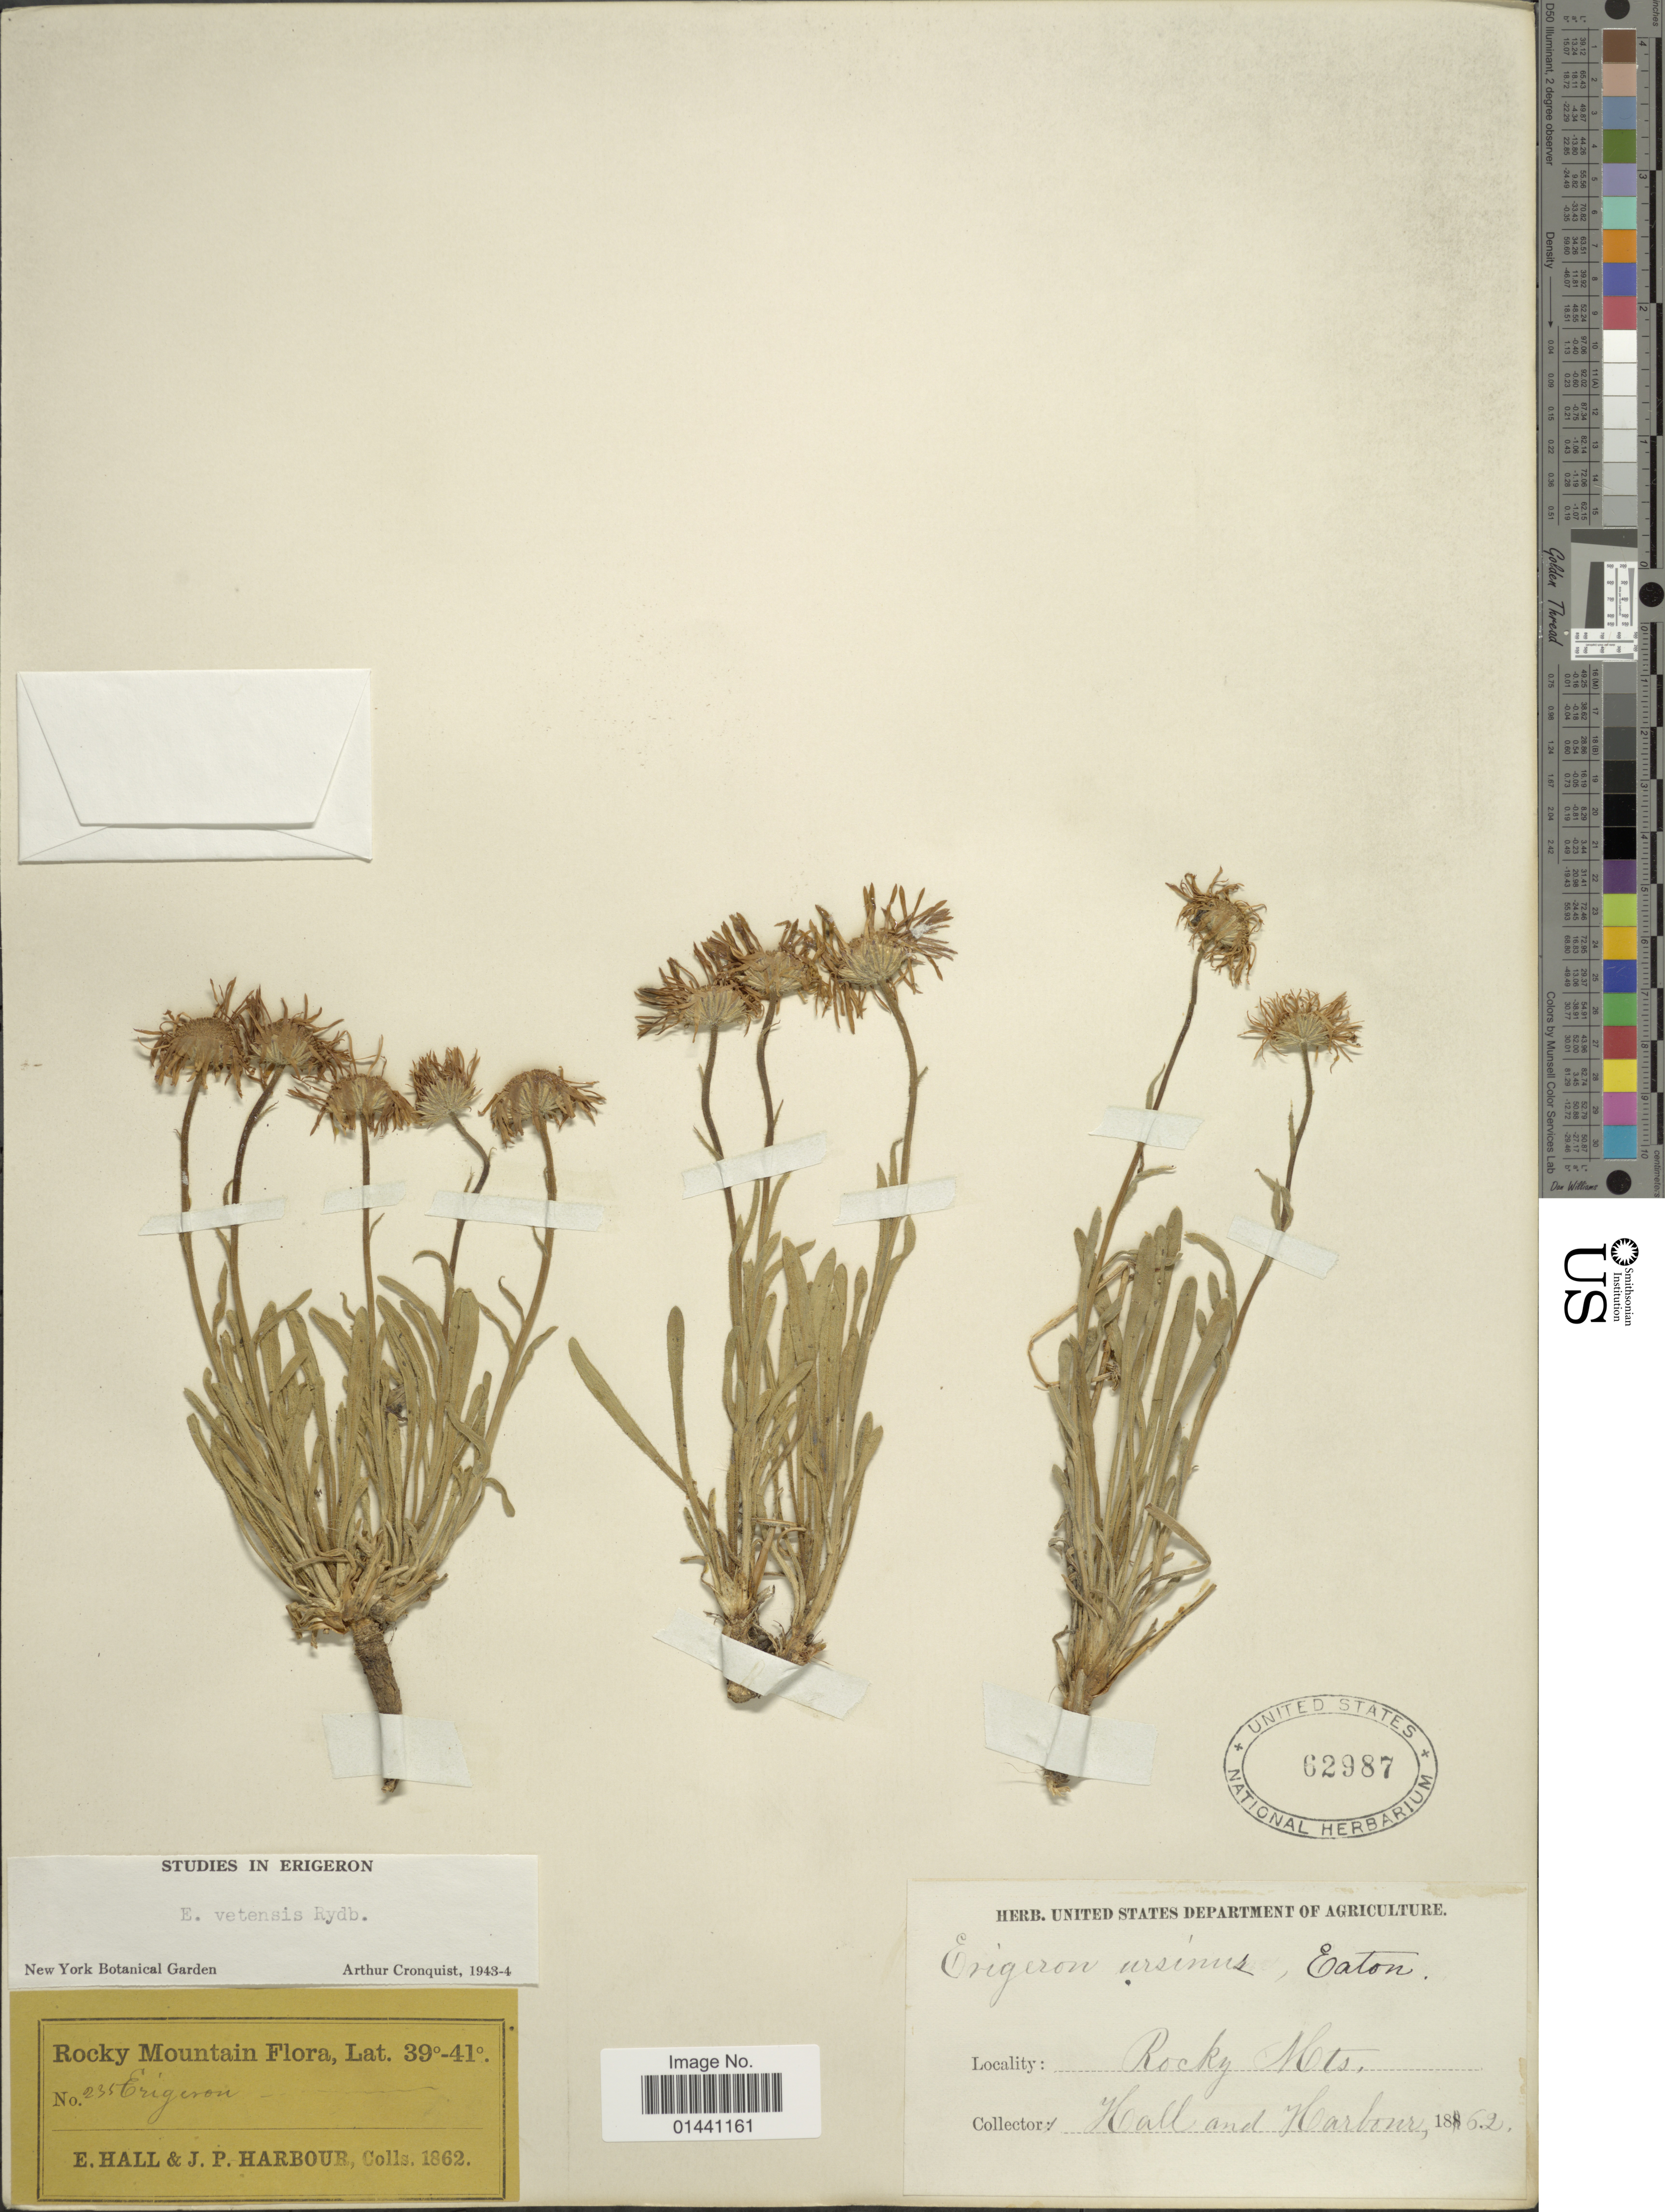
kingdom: Plantae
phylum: Tracheophyta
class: Magnoliopsida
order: Asterales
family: Asteraceae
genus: Erigeron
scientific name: Erigeron vetensis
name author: Rydb.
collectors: E. Hall & J. Harbour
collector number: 235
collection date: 1862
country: United States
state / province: Colorado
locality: Rocky Mtns.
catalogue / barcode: US 62987